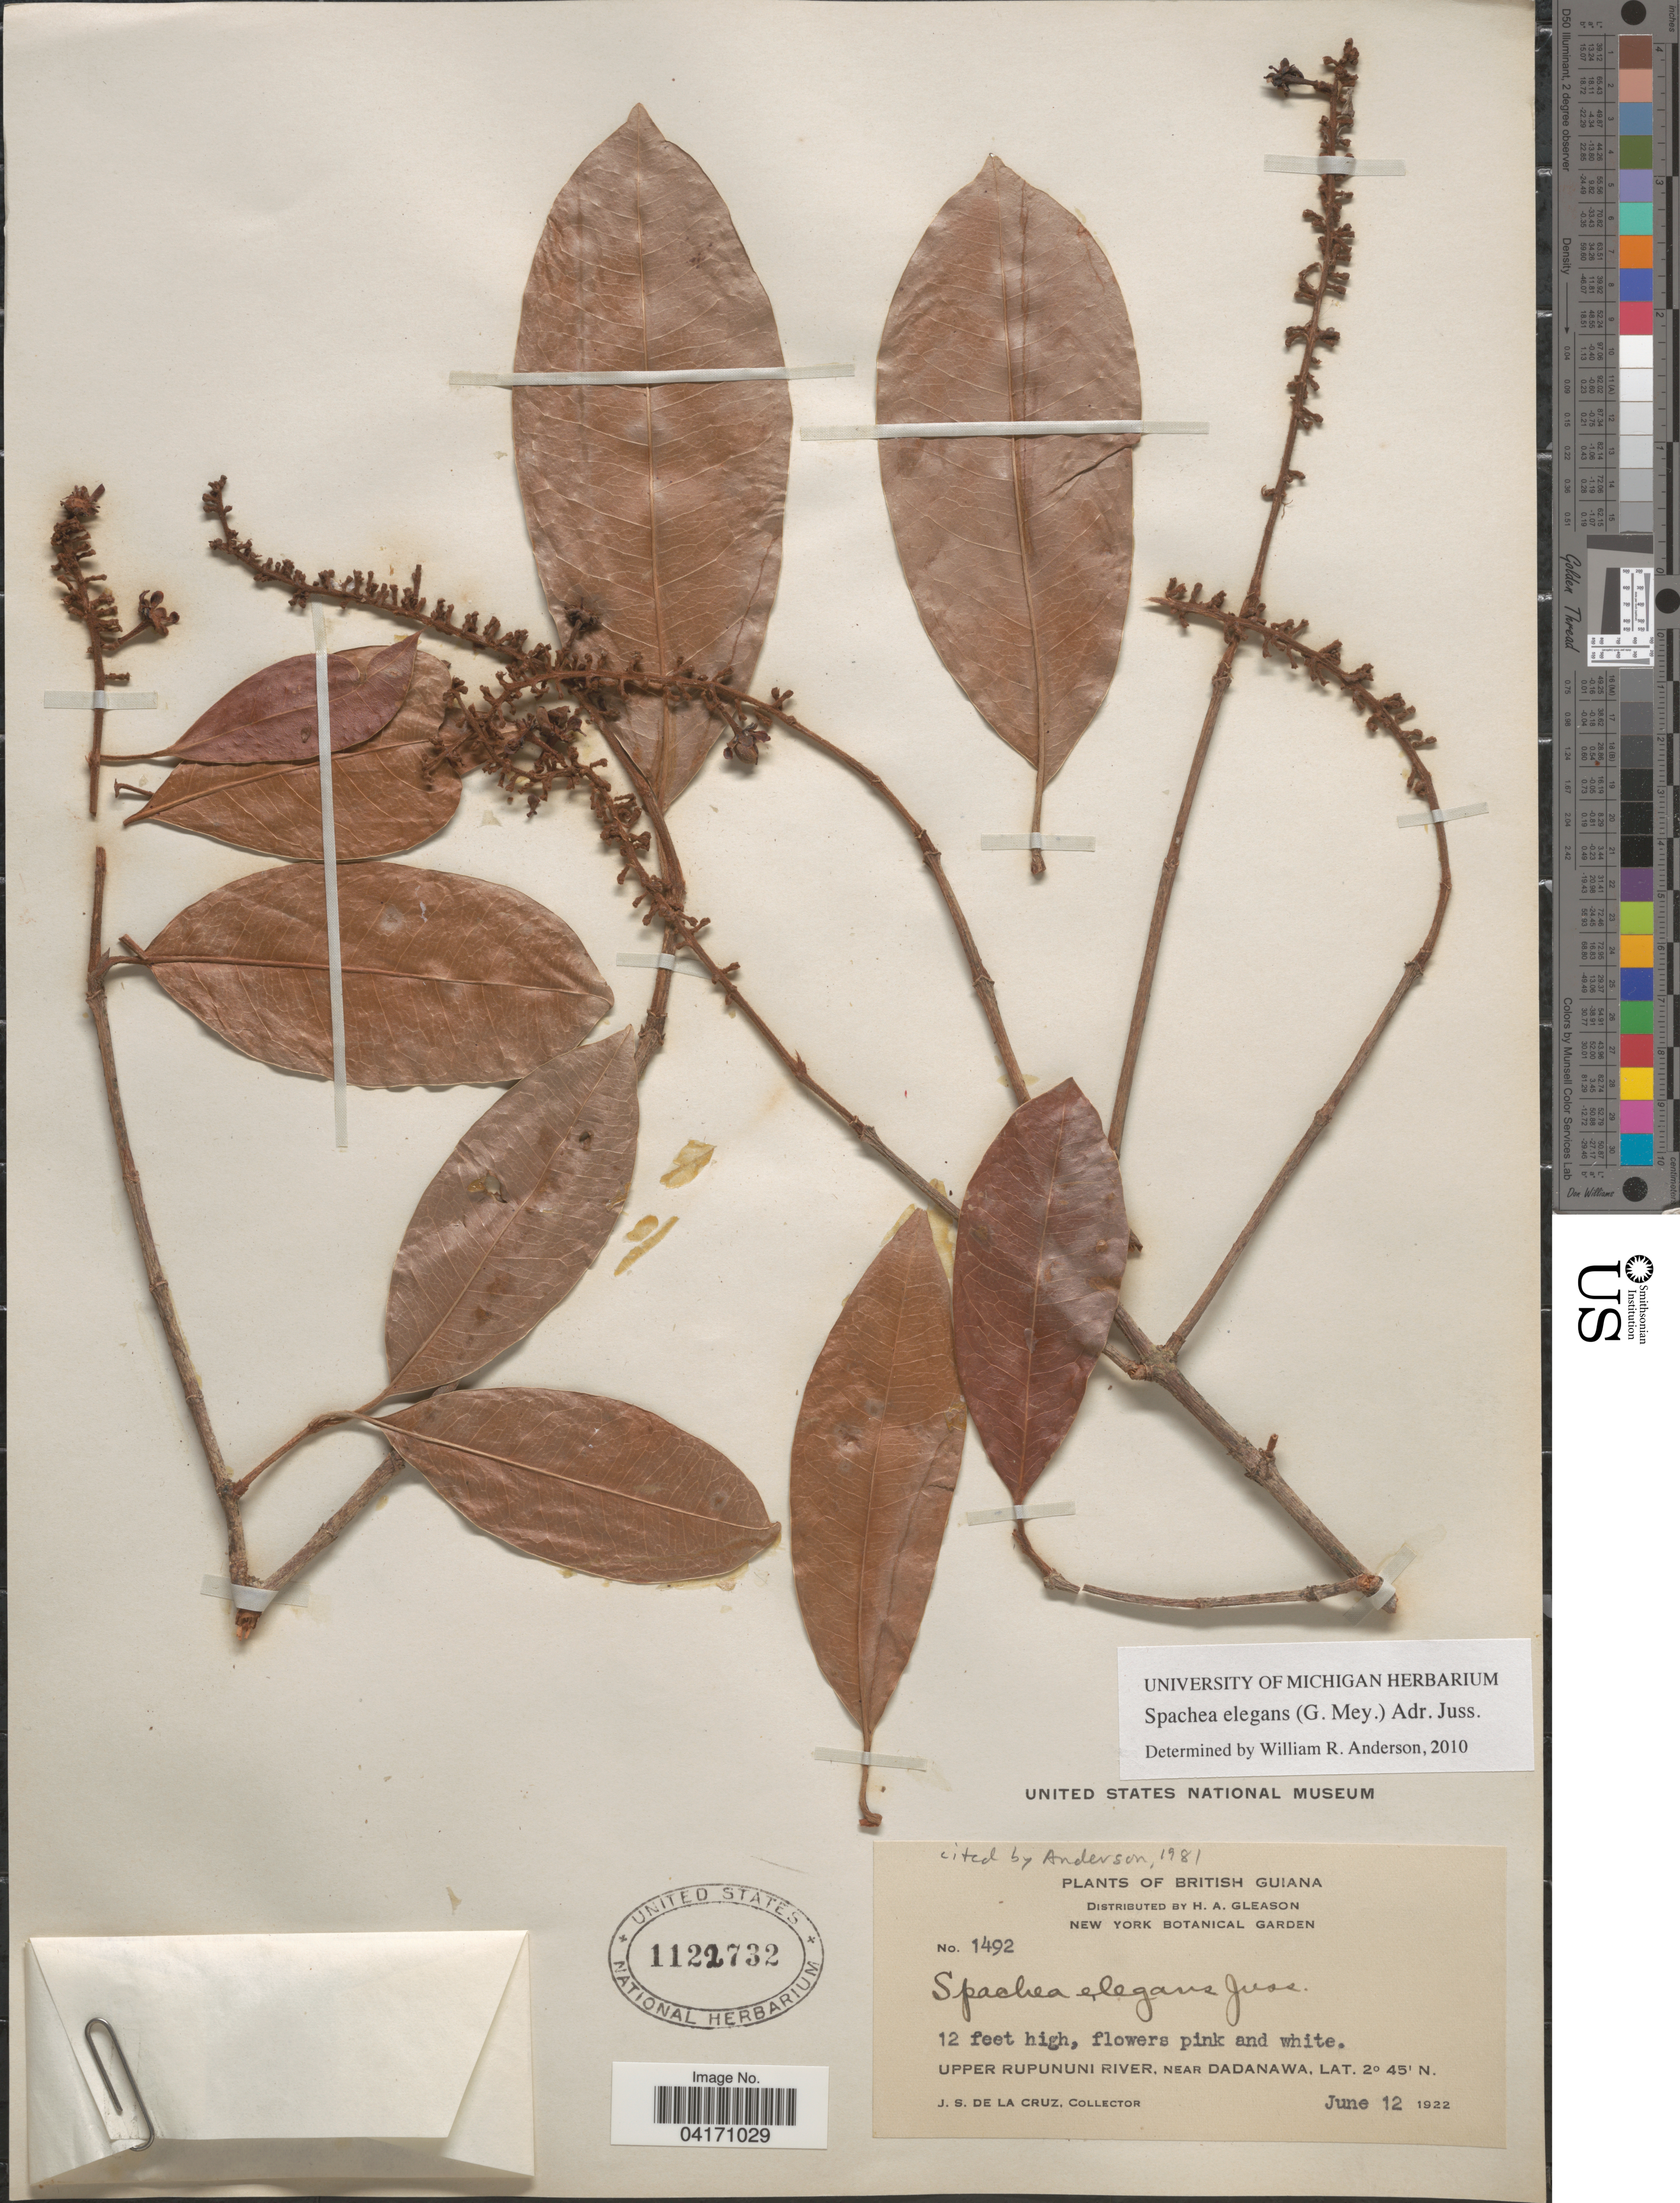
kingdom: Plantae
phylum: Tracheophyta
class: Magnoliopsida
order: Malpighiales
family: Malpighiaceae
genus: Spachea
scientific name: Spachea elegans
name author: A. Juss.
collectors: J. de la Cruz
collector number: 1492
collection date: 1922-06-12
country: Guyana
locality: British Guiana. Upper Rupununi River, near Dadanawa.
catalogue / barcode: US 1122732